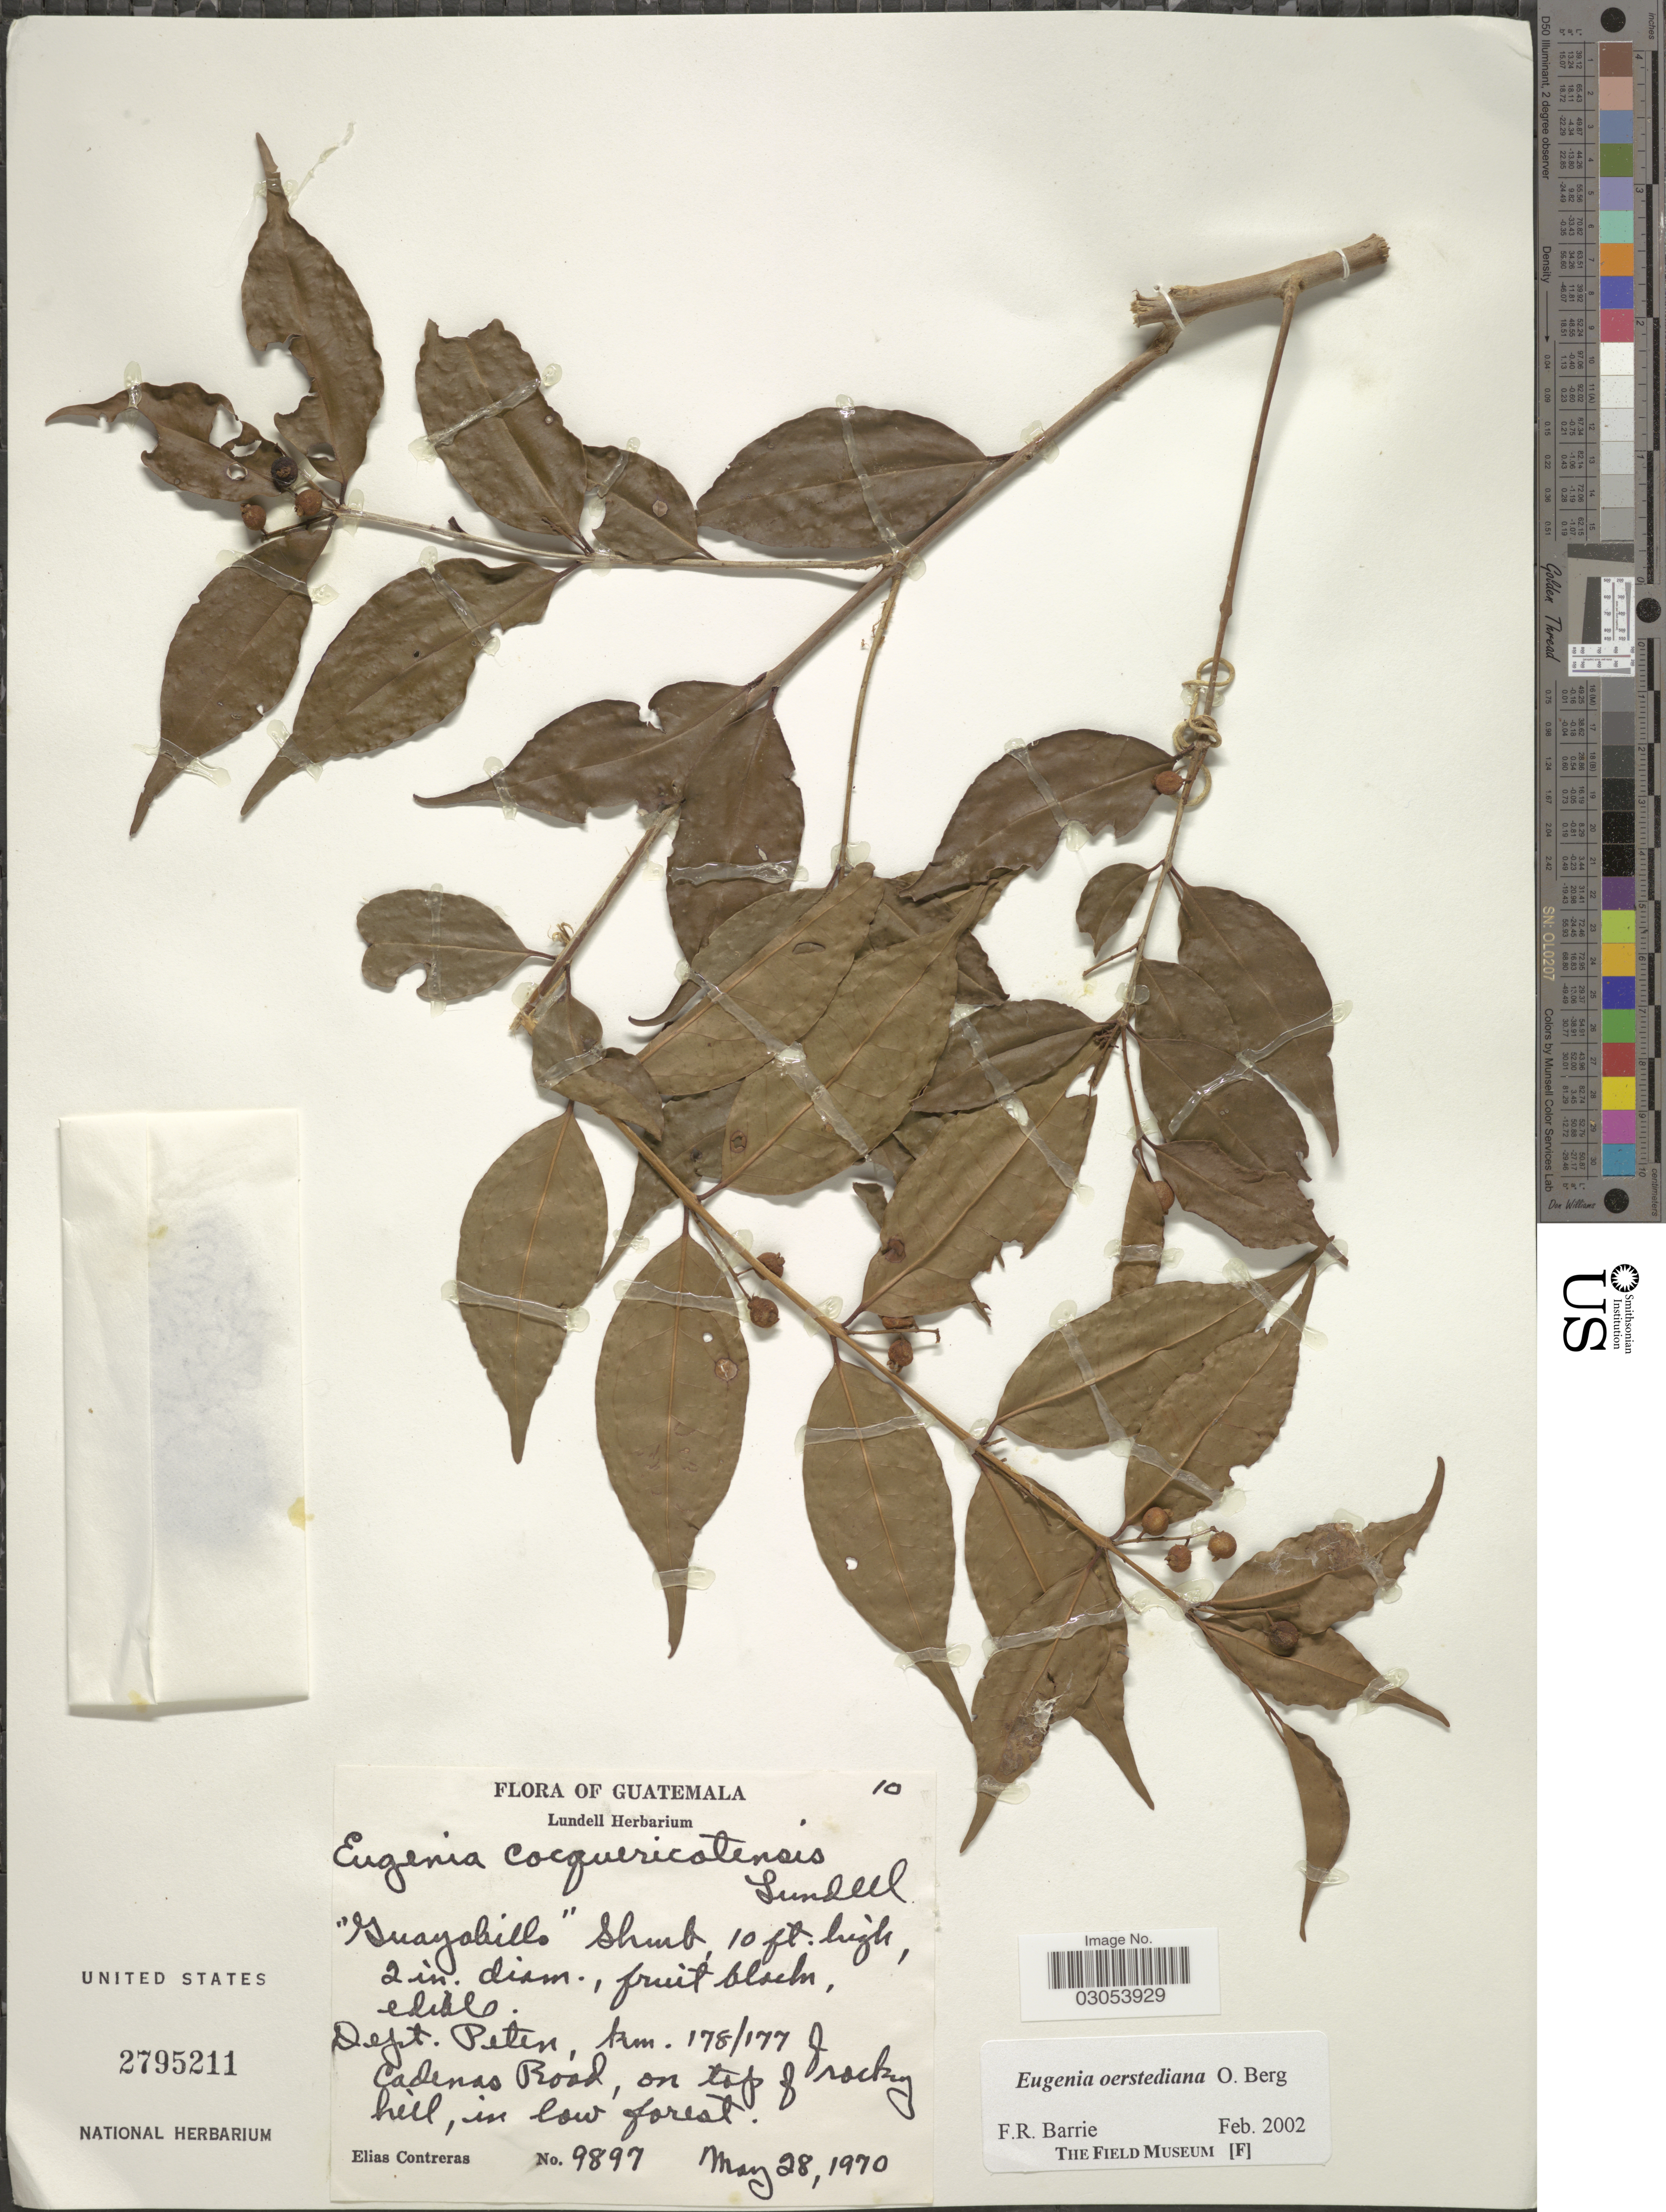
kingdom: Plantae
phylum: Tracheophyta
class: Magnoliopsida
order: Myrtales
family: Myrtaceae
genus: Eugenia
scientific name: Eugenia oerstediana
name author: O. Berg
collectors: E. Contreras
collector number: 9897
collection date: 1970-05-28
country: Guatemala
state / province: El Petén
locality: Dept. Peten, km. 178/177 of Cadenas Road.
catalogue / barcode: US 2795211